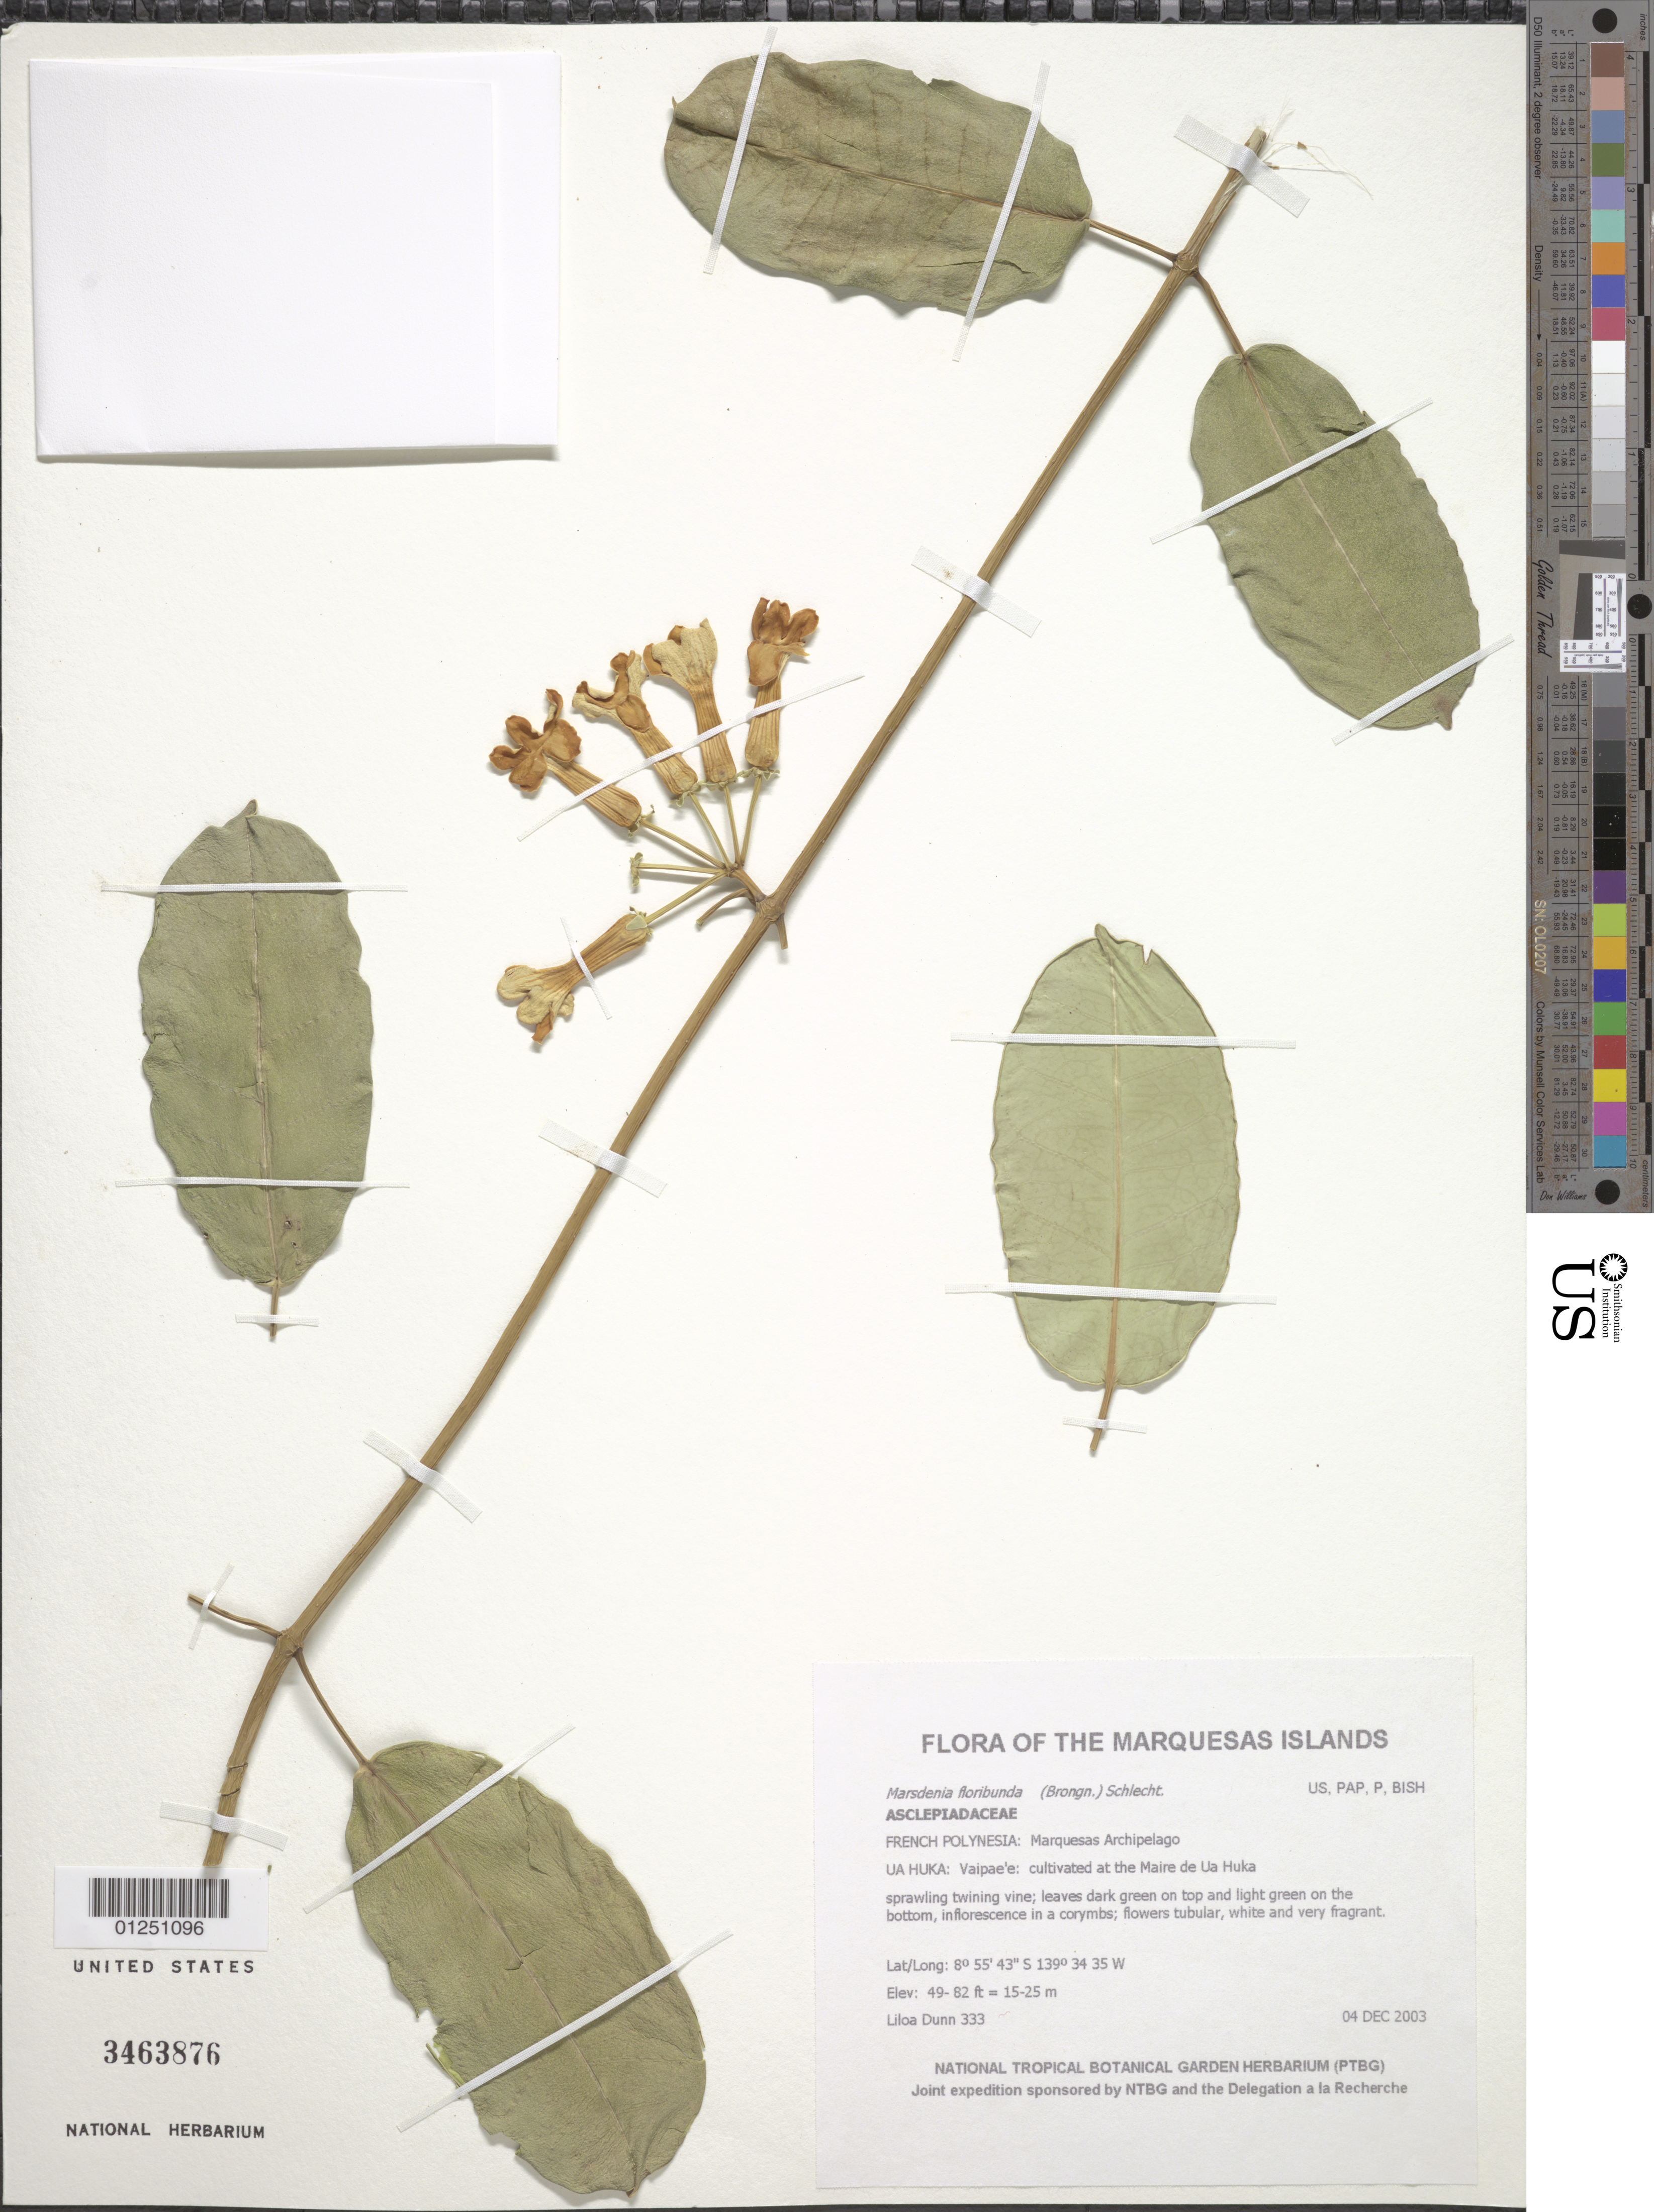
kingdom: Plantae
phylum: Tracheophyta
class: Magnoliopsida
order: Gentianales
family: Apocynaceae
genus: Marsdenia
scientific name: Marsdenia floribunda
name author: (Brongn.) Schltr.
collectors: L. Dunn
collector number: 333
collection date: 2003-12-04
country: French Polynesia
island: Ua Huka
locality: Vaipae'e: cultivated at the Maire de Ua Huka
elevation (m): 15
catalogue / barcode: US 3463876